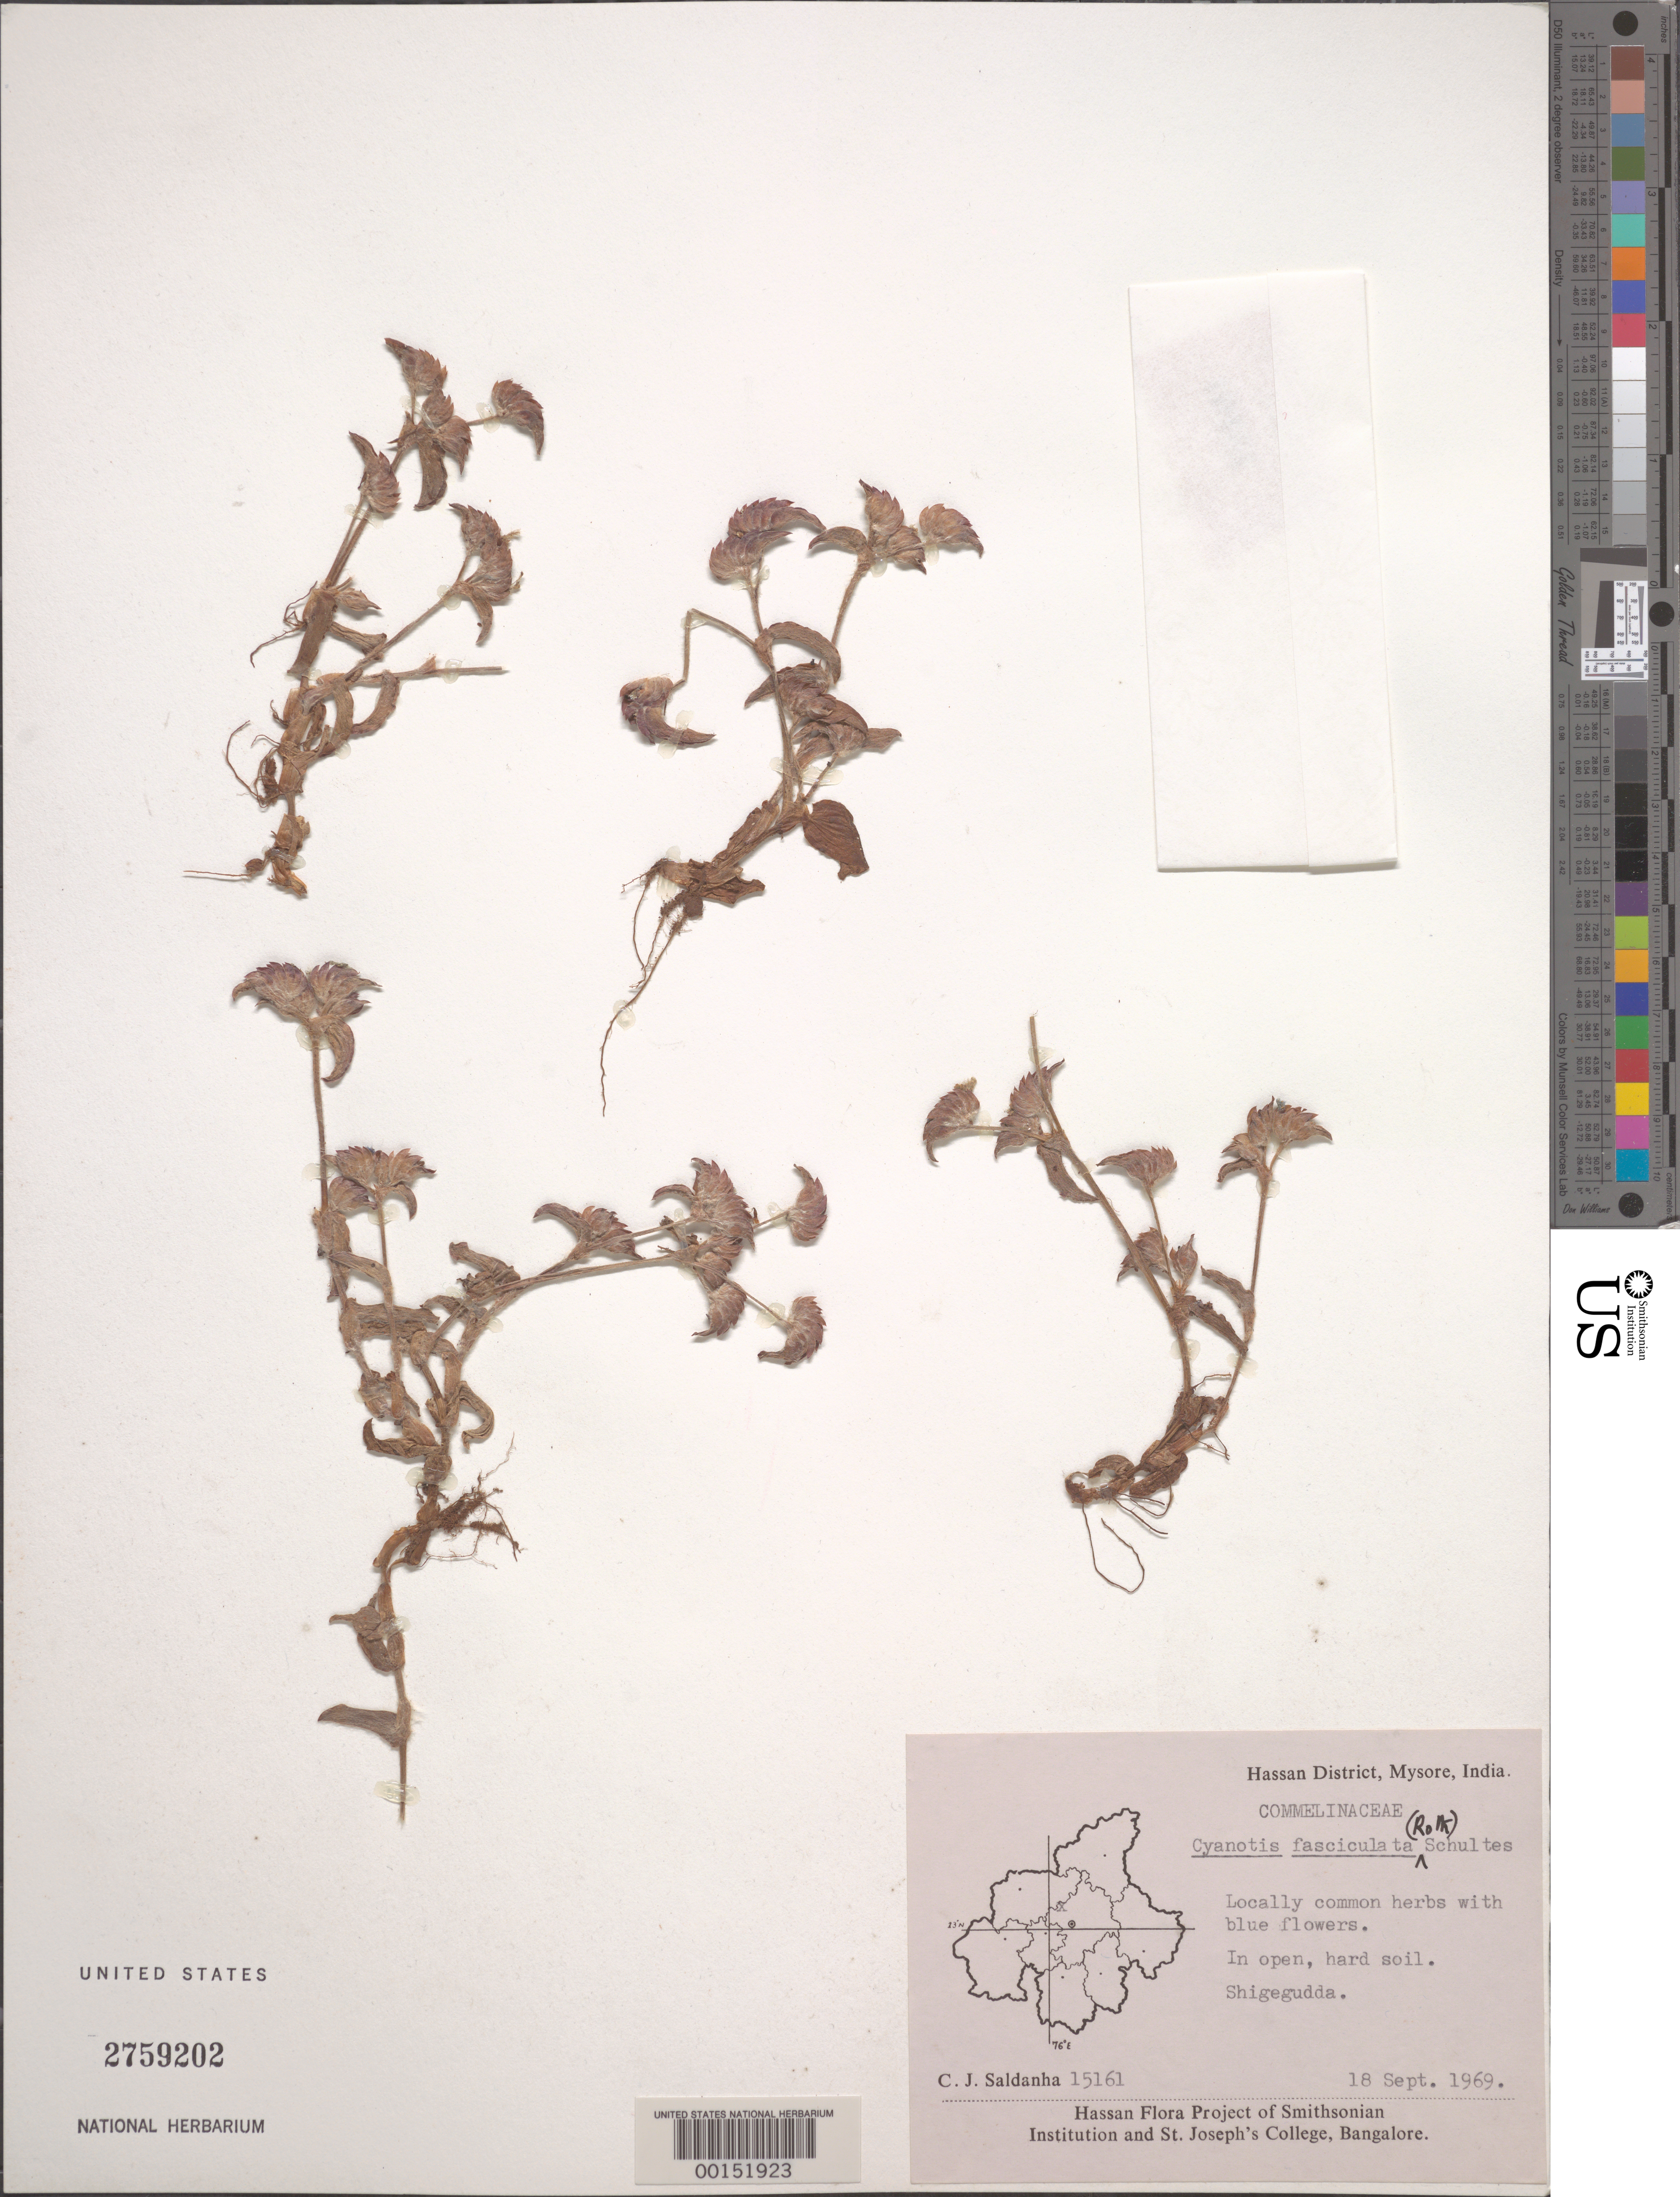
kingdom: Plantae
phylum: Tracheophyta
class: Liliopsida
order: Commelinales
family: Commelinaceae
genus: Cyanotis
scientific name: Cyanotis fasciculata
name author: (Heyne ex Roth) Schult. f.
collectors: C. J. Saldanha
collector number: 15161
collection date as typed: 18 Sep 1969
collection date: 1969-09-18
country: India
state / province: Karnataka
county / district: Hassan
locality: Shigegudda, mysore state [mysore state = karnataka.]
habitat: Open, hard soil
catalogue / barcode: US 2759202